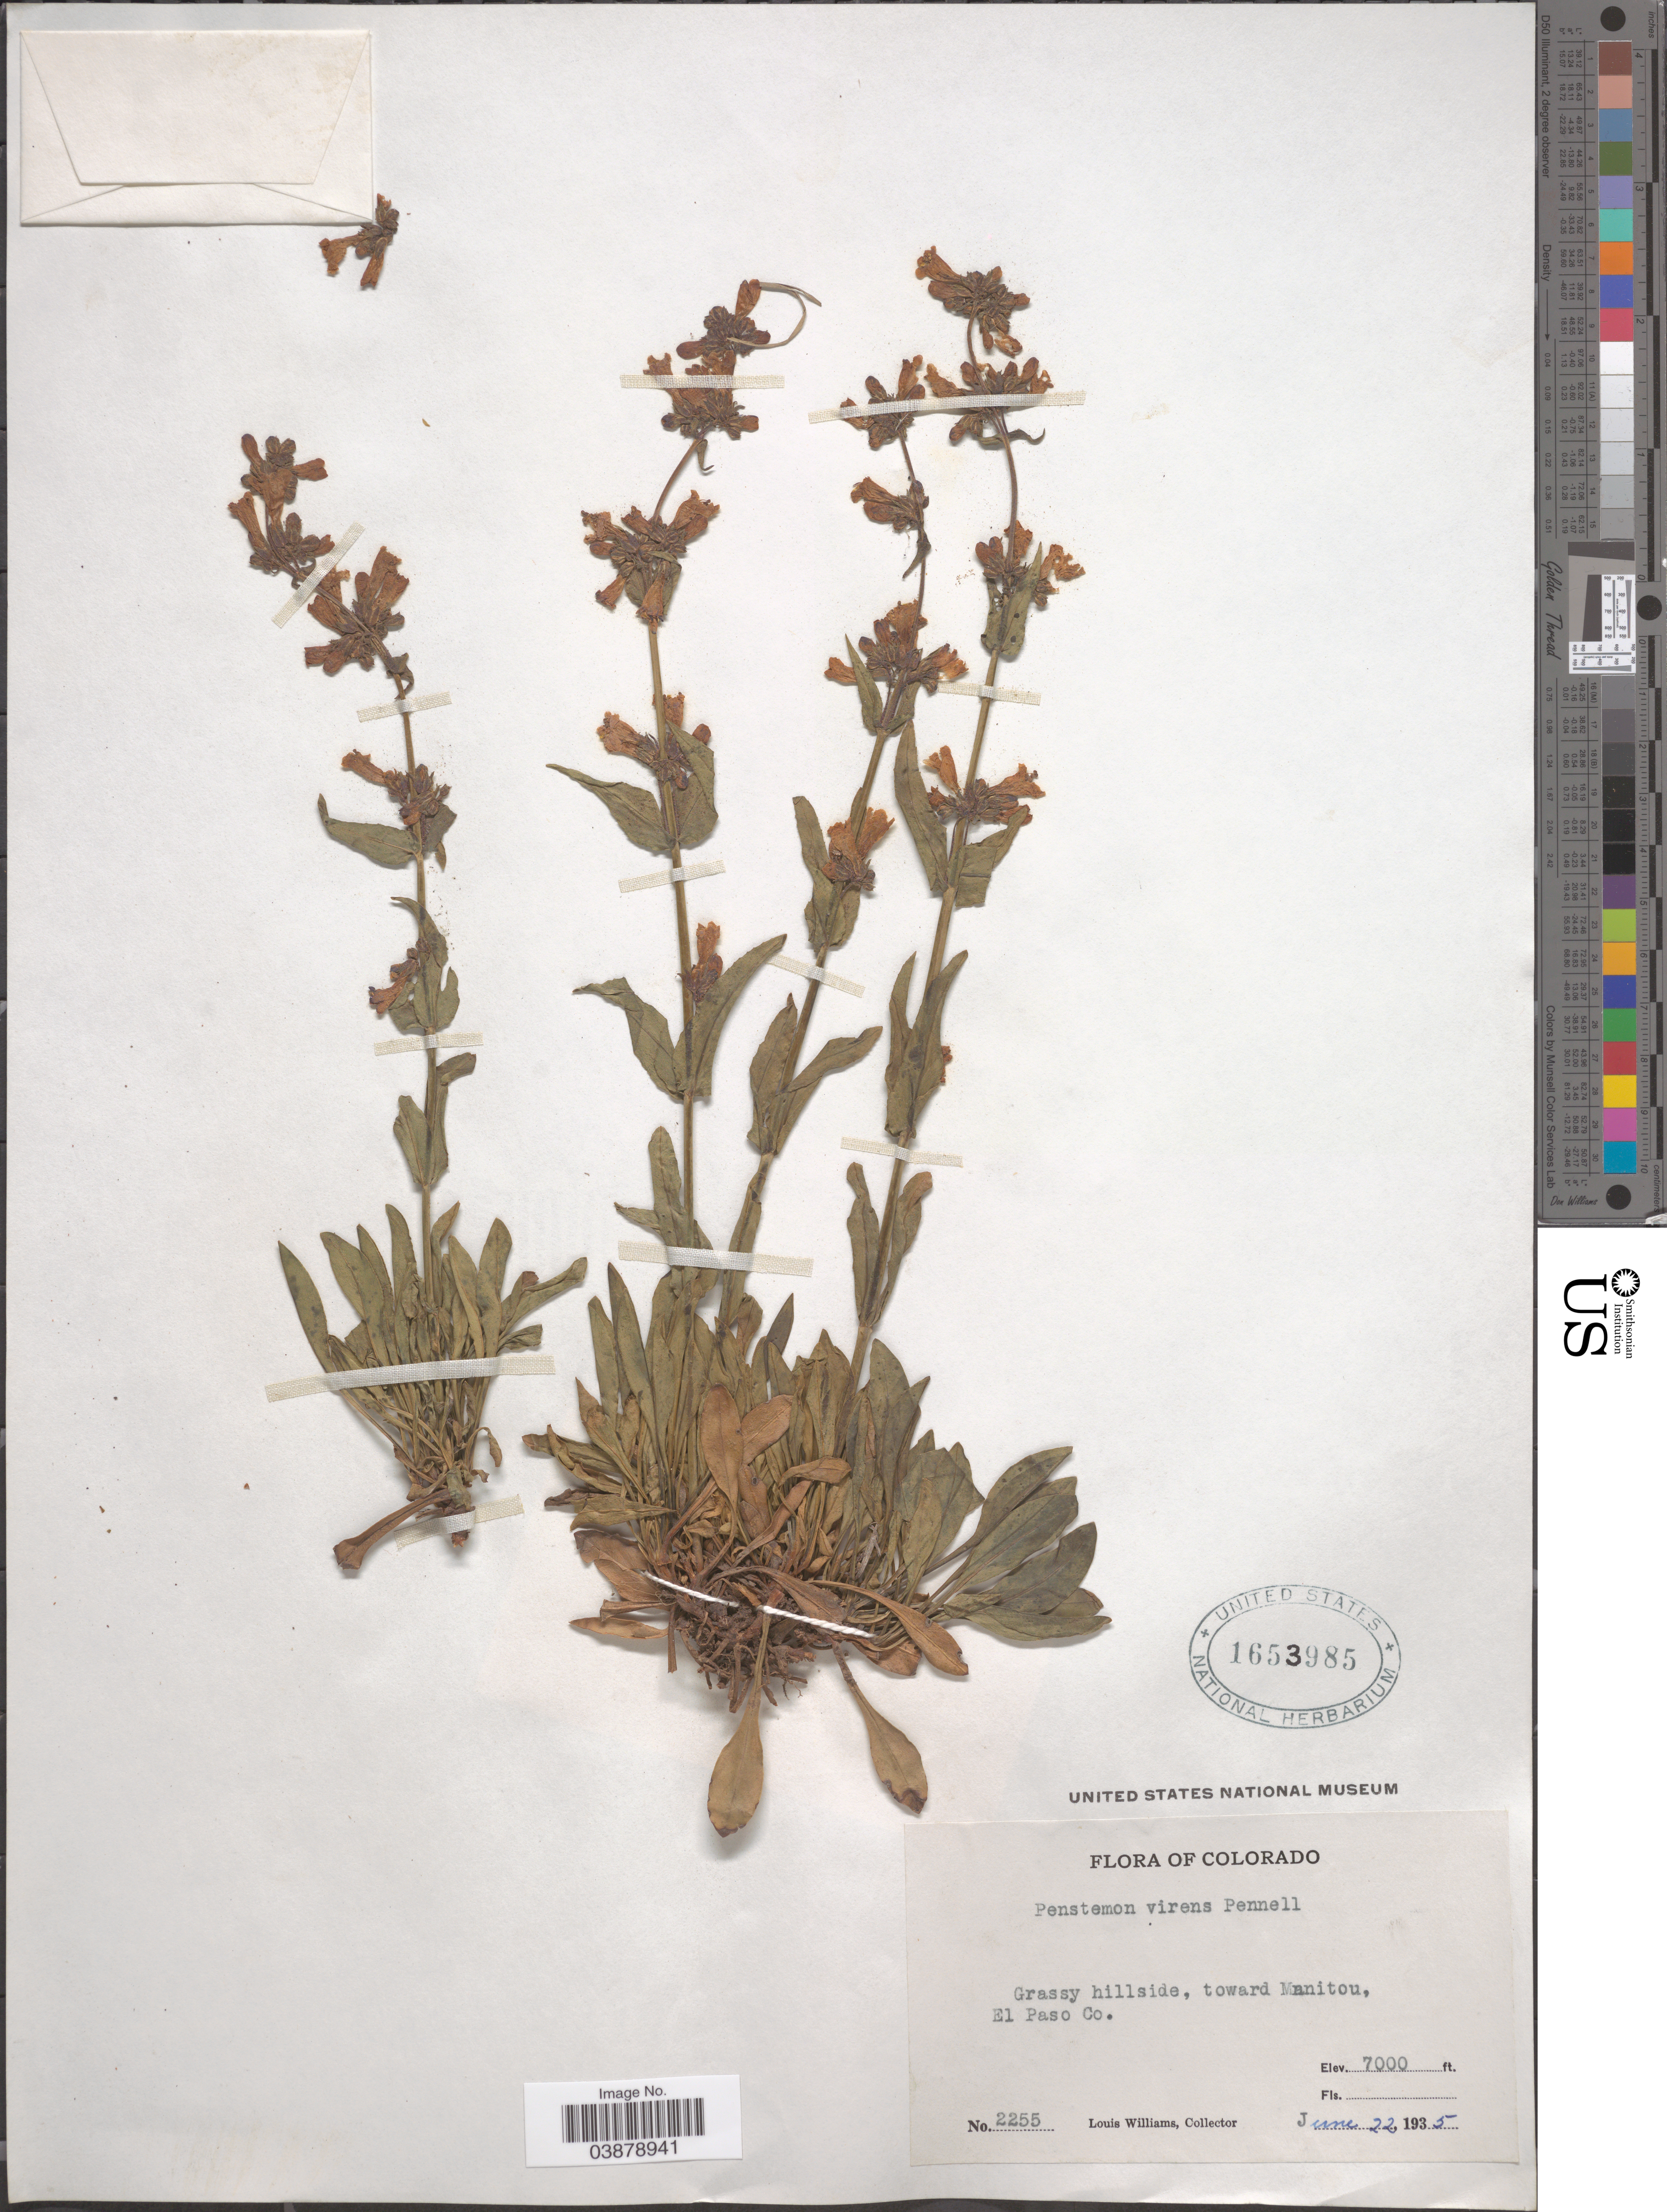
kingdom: Plantae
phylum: Tracheophyta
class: Magnoliopsida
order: Lamiales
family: Plantaginaceae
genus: Penstemon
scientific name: Penstemon virens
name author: Pennell ex Rydb.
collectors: L. G. Williams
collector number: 2255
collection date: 1935-06-22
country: United States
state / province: Colorado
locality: Grassy hillside, toward Manitou, El Paso Co.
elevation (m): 2134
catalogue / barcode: US 1653985